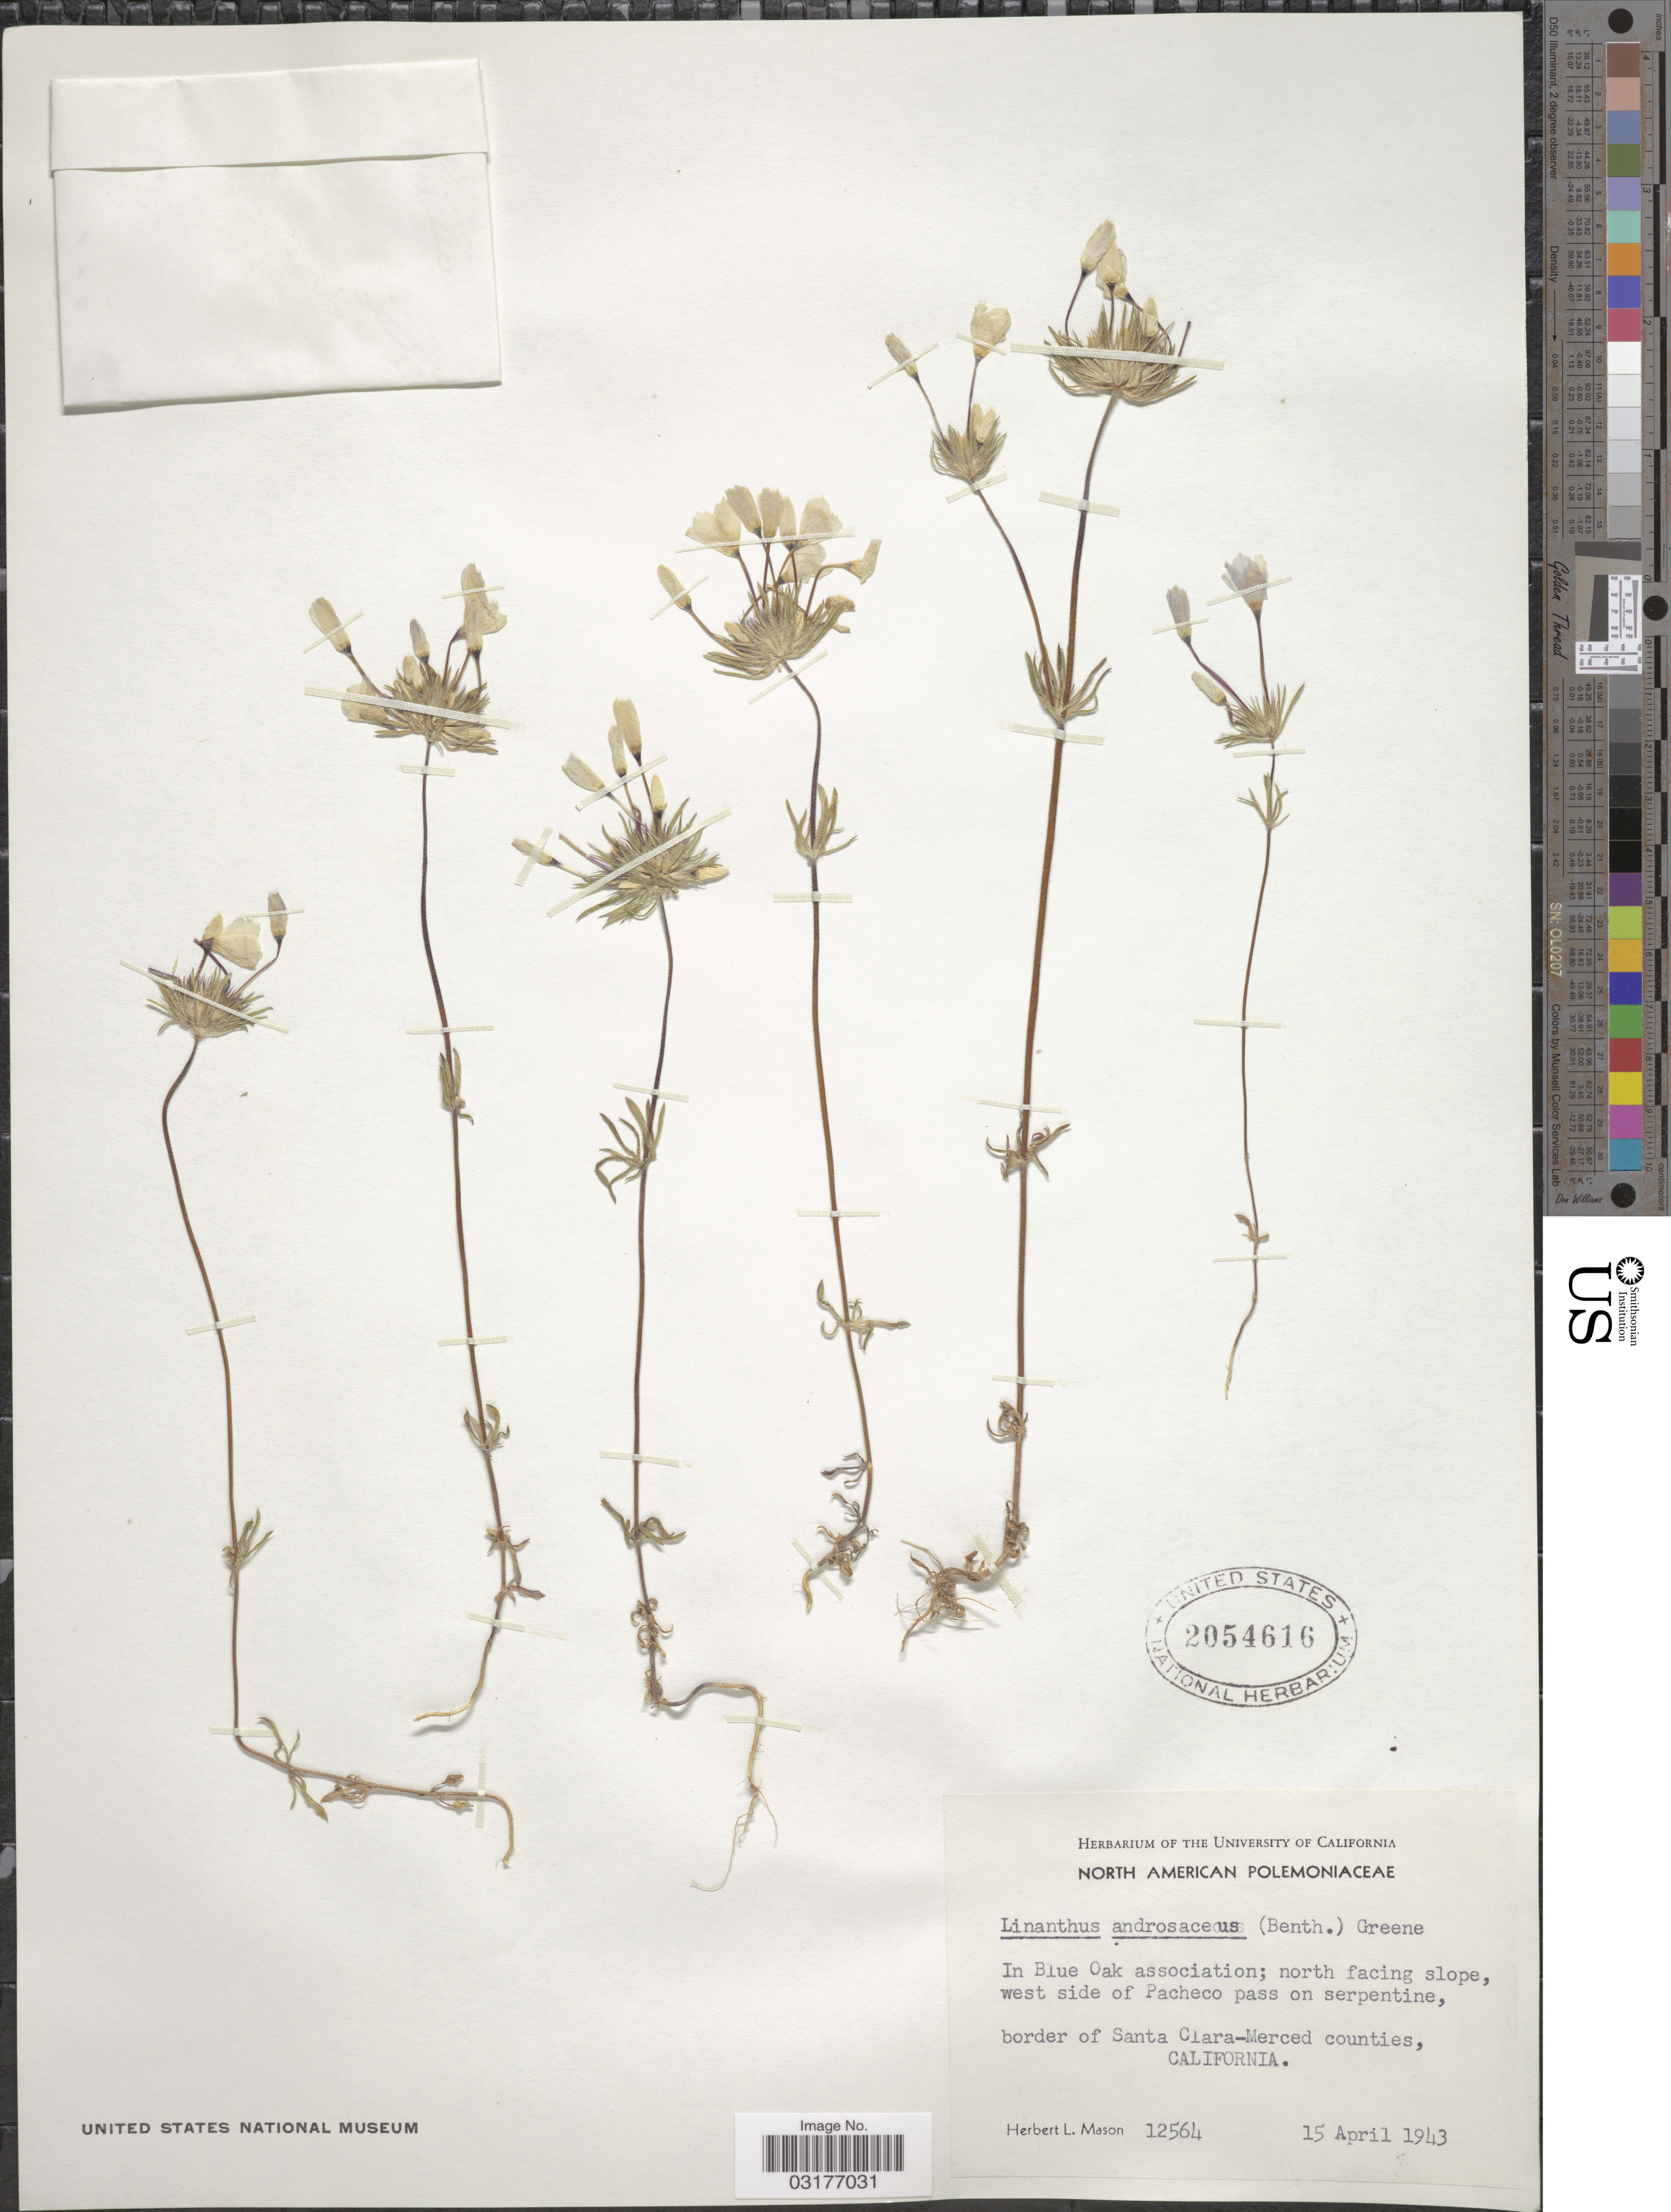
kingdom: Plantae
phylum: Tracheophyta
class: Magnoliopsida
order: Ericales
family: Polemoniaceae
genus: Leptosiphon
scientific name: Leptosiphon androsaceus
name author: Benth.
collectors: H. L. Mason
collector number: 12564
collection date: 1943-04-15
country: United States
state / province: California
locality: West side of Pacheco pass on serpentine, border of Santa Clara-Merced counties.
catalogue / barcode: US 2054616